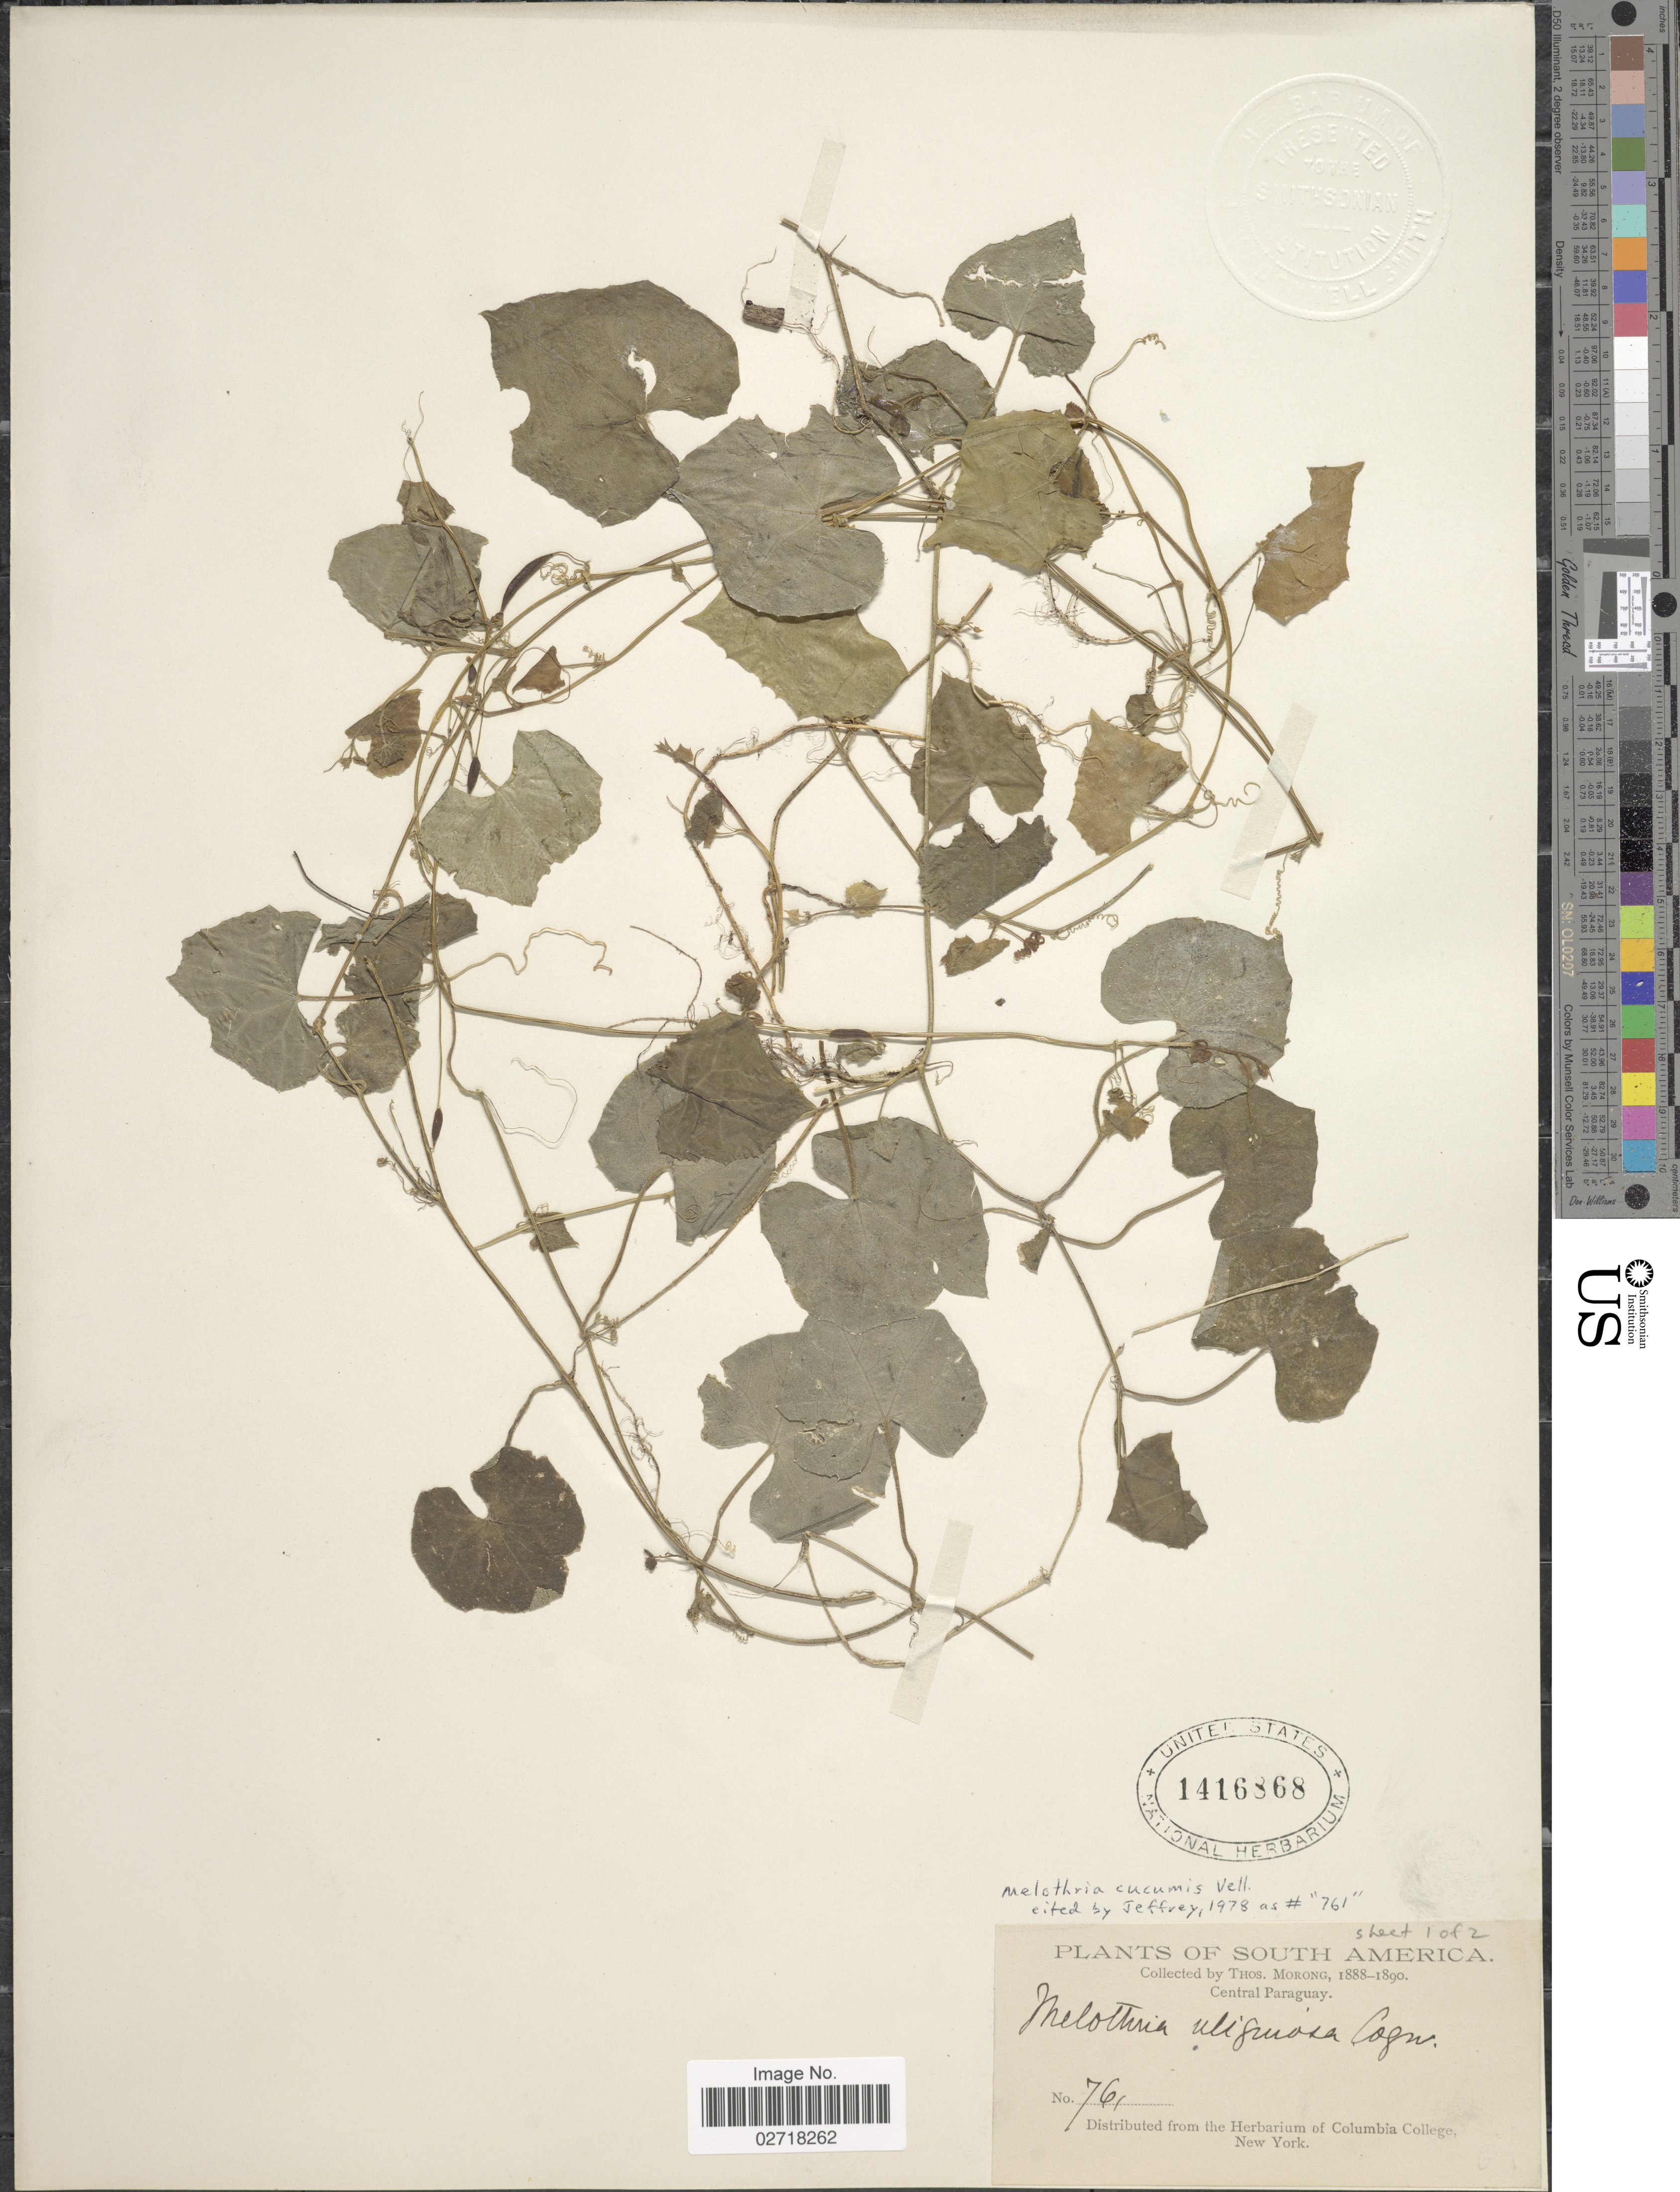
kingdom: Plantae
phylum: Tracheophyta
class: Magnoliopsida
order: Cucurbitales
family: Cucurbitaceae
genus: Melothria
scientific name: Melothria cucumis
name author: Vell.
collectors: ex herb. T. Morong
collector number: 761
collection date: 1888/1890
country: Paraguay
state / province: Central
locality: Central Paraguay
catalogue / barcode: US 1416868